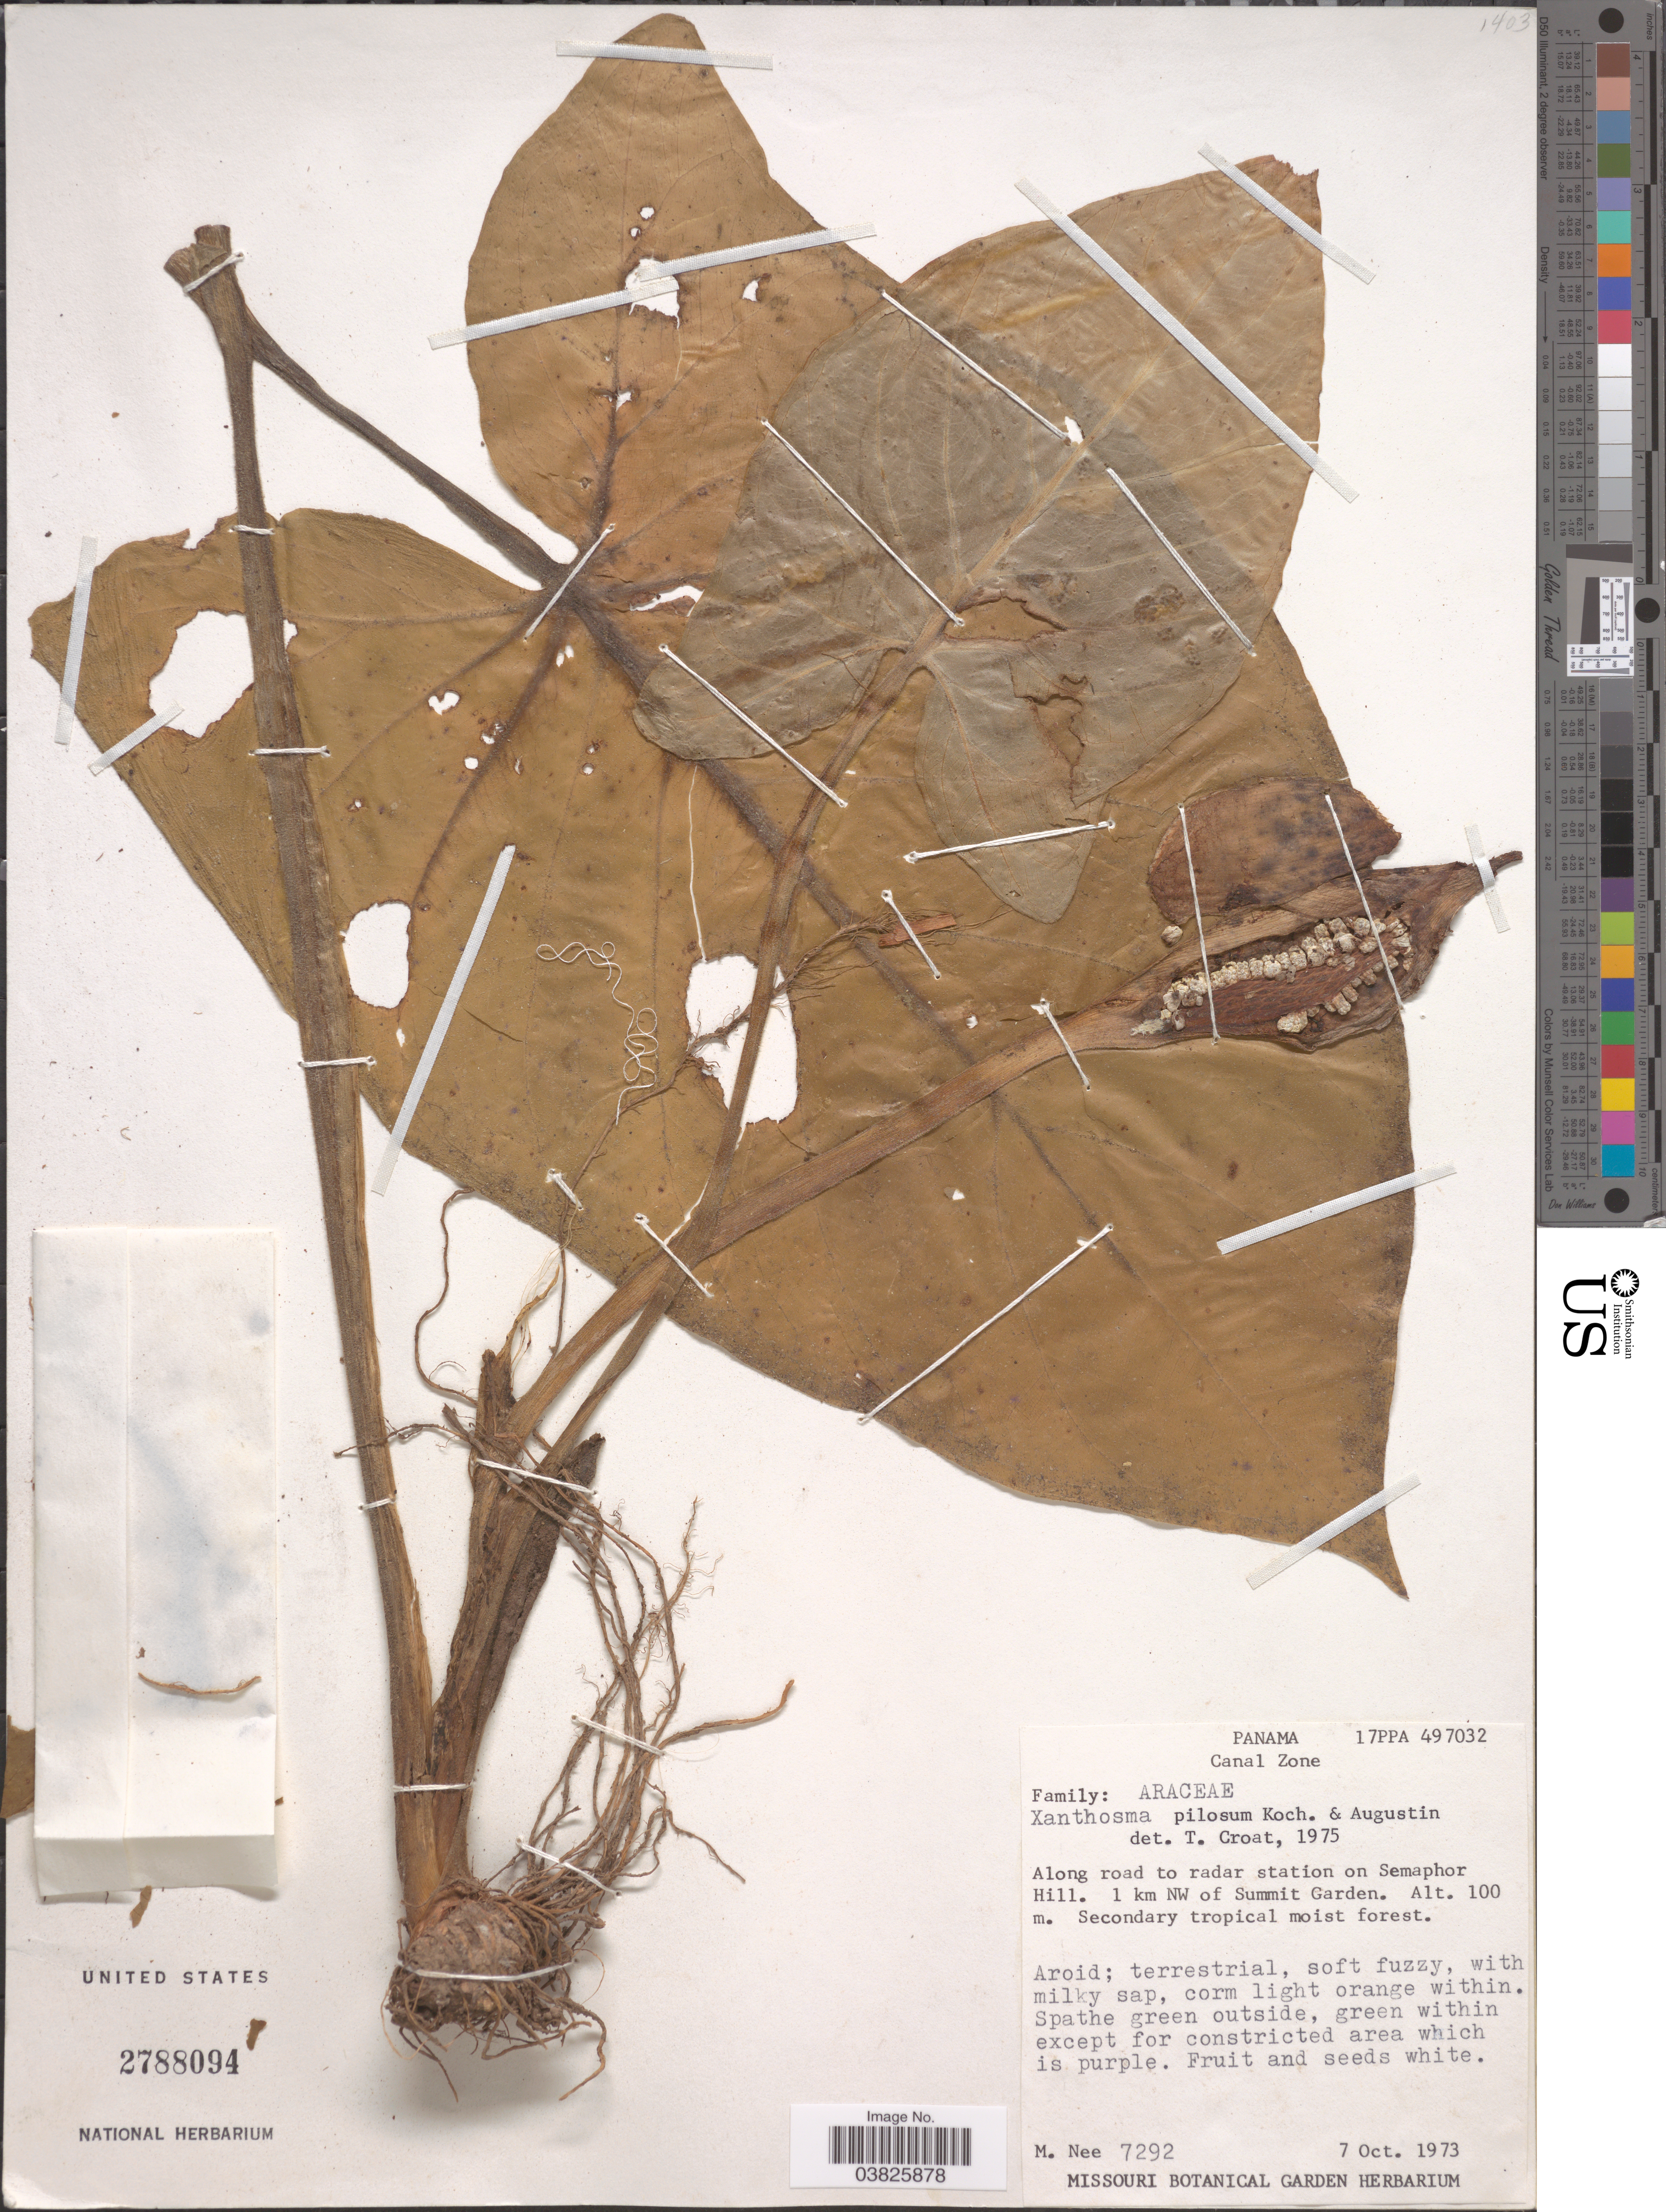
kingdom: Plantae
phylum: Tracheophyta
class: Liliopsida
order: Alismatales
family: Araceae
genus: Xanthosoma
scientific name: Xanthosoma pilosum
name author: K. Koch & Augustin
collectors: M. Nee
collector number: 7292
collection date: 1973-10-07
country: Panama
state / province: Colón / Panamá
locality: Canal Zone. Along road to radar station on Semaphor Hill. 1 km NW of Summit Garden.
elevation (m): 100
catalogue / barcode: US 2788094